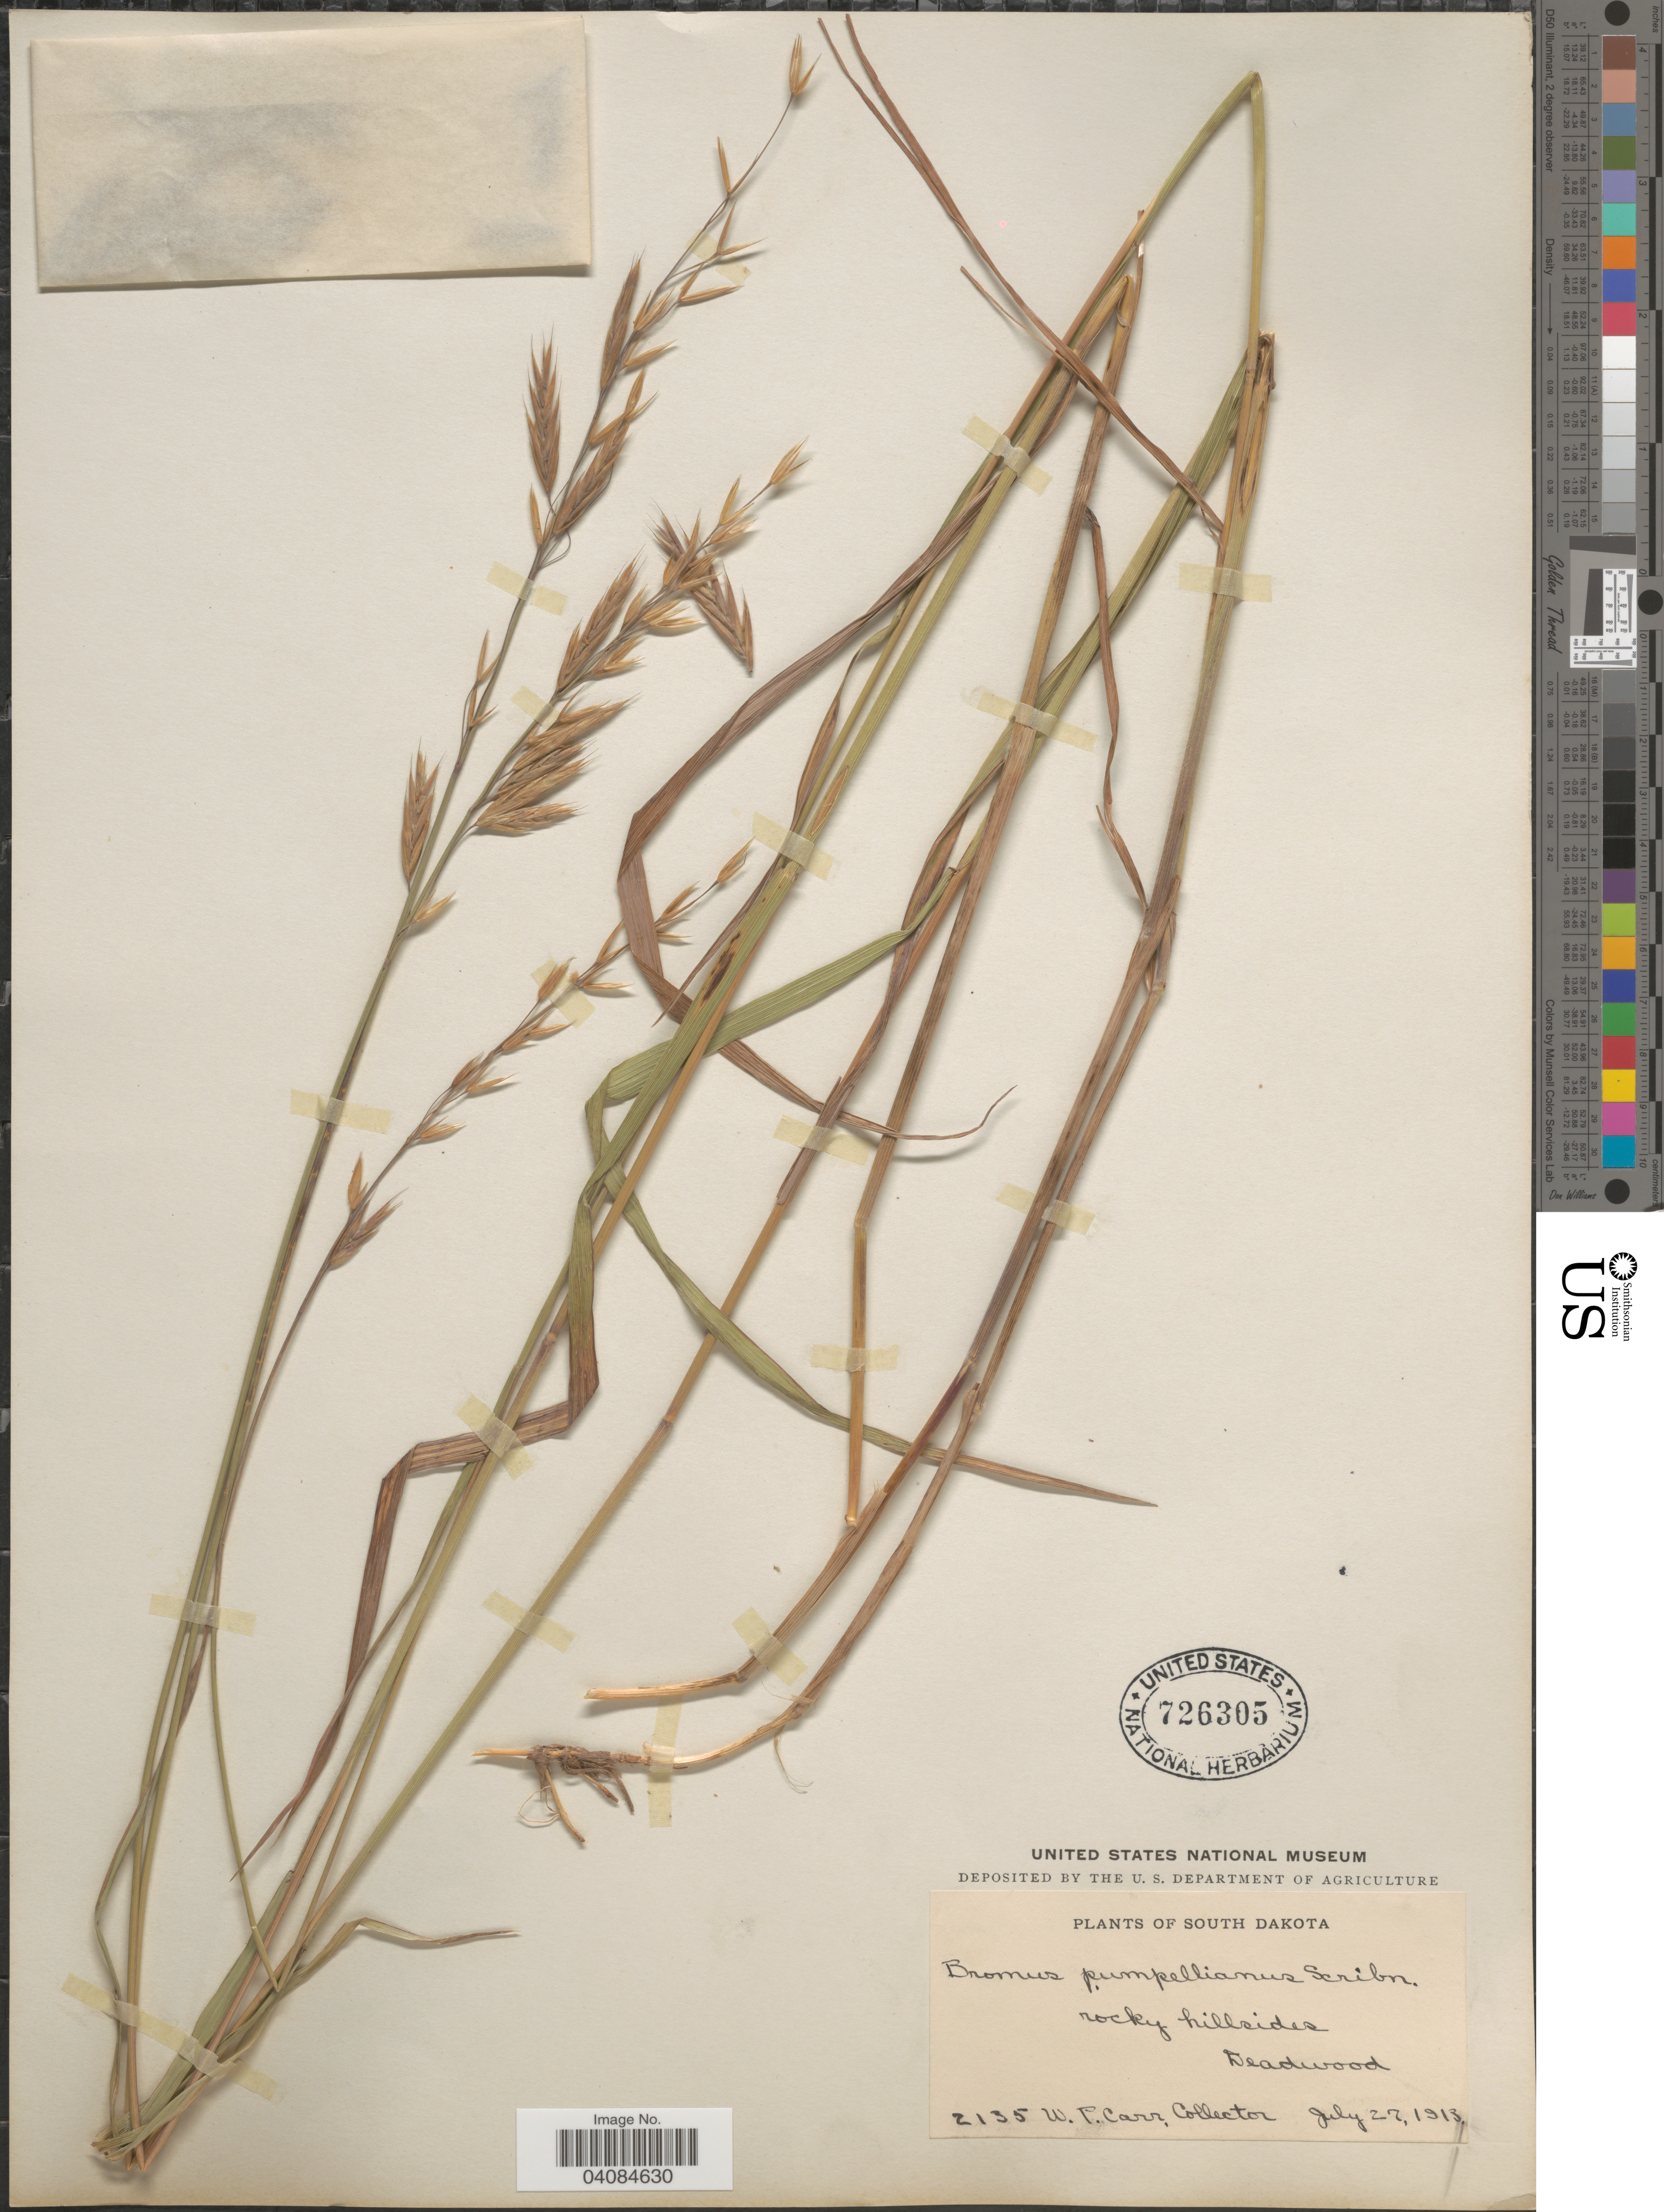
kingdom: Plantae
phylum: Tracheophyta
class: Liliopsida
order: Poales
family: Poaceae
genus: Bromus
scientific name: Bromus pumpellianus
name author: Scribn.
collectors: W. Carr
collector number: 2135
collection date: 1913-07-27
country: United States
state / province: South Dakota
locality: Deadwood.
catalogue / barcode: US 726305